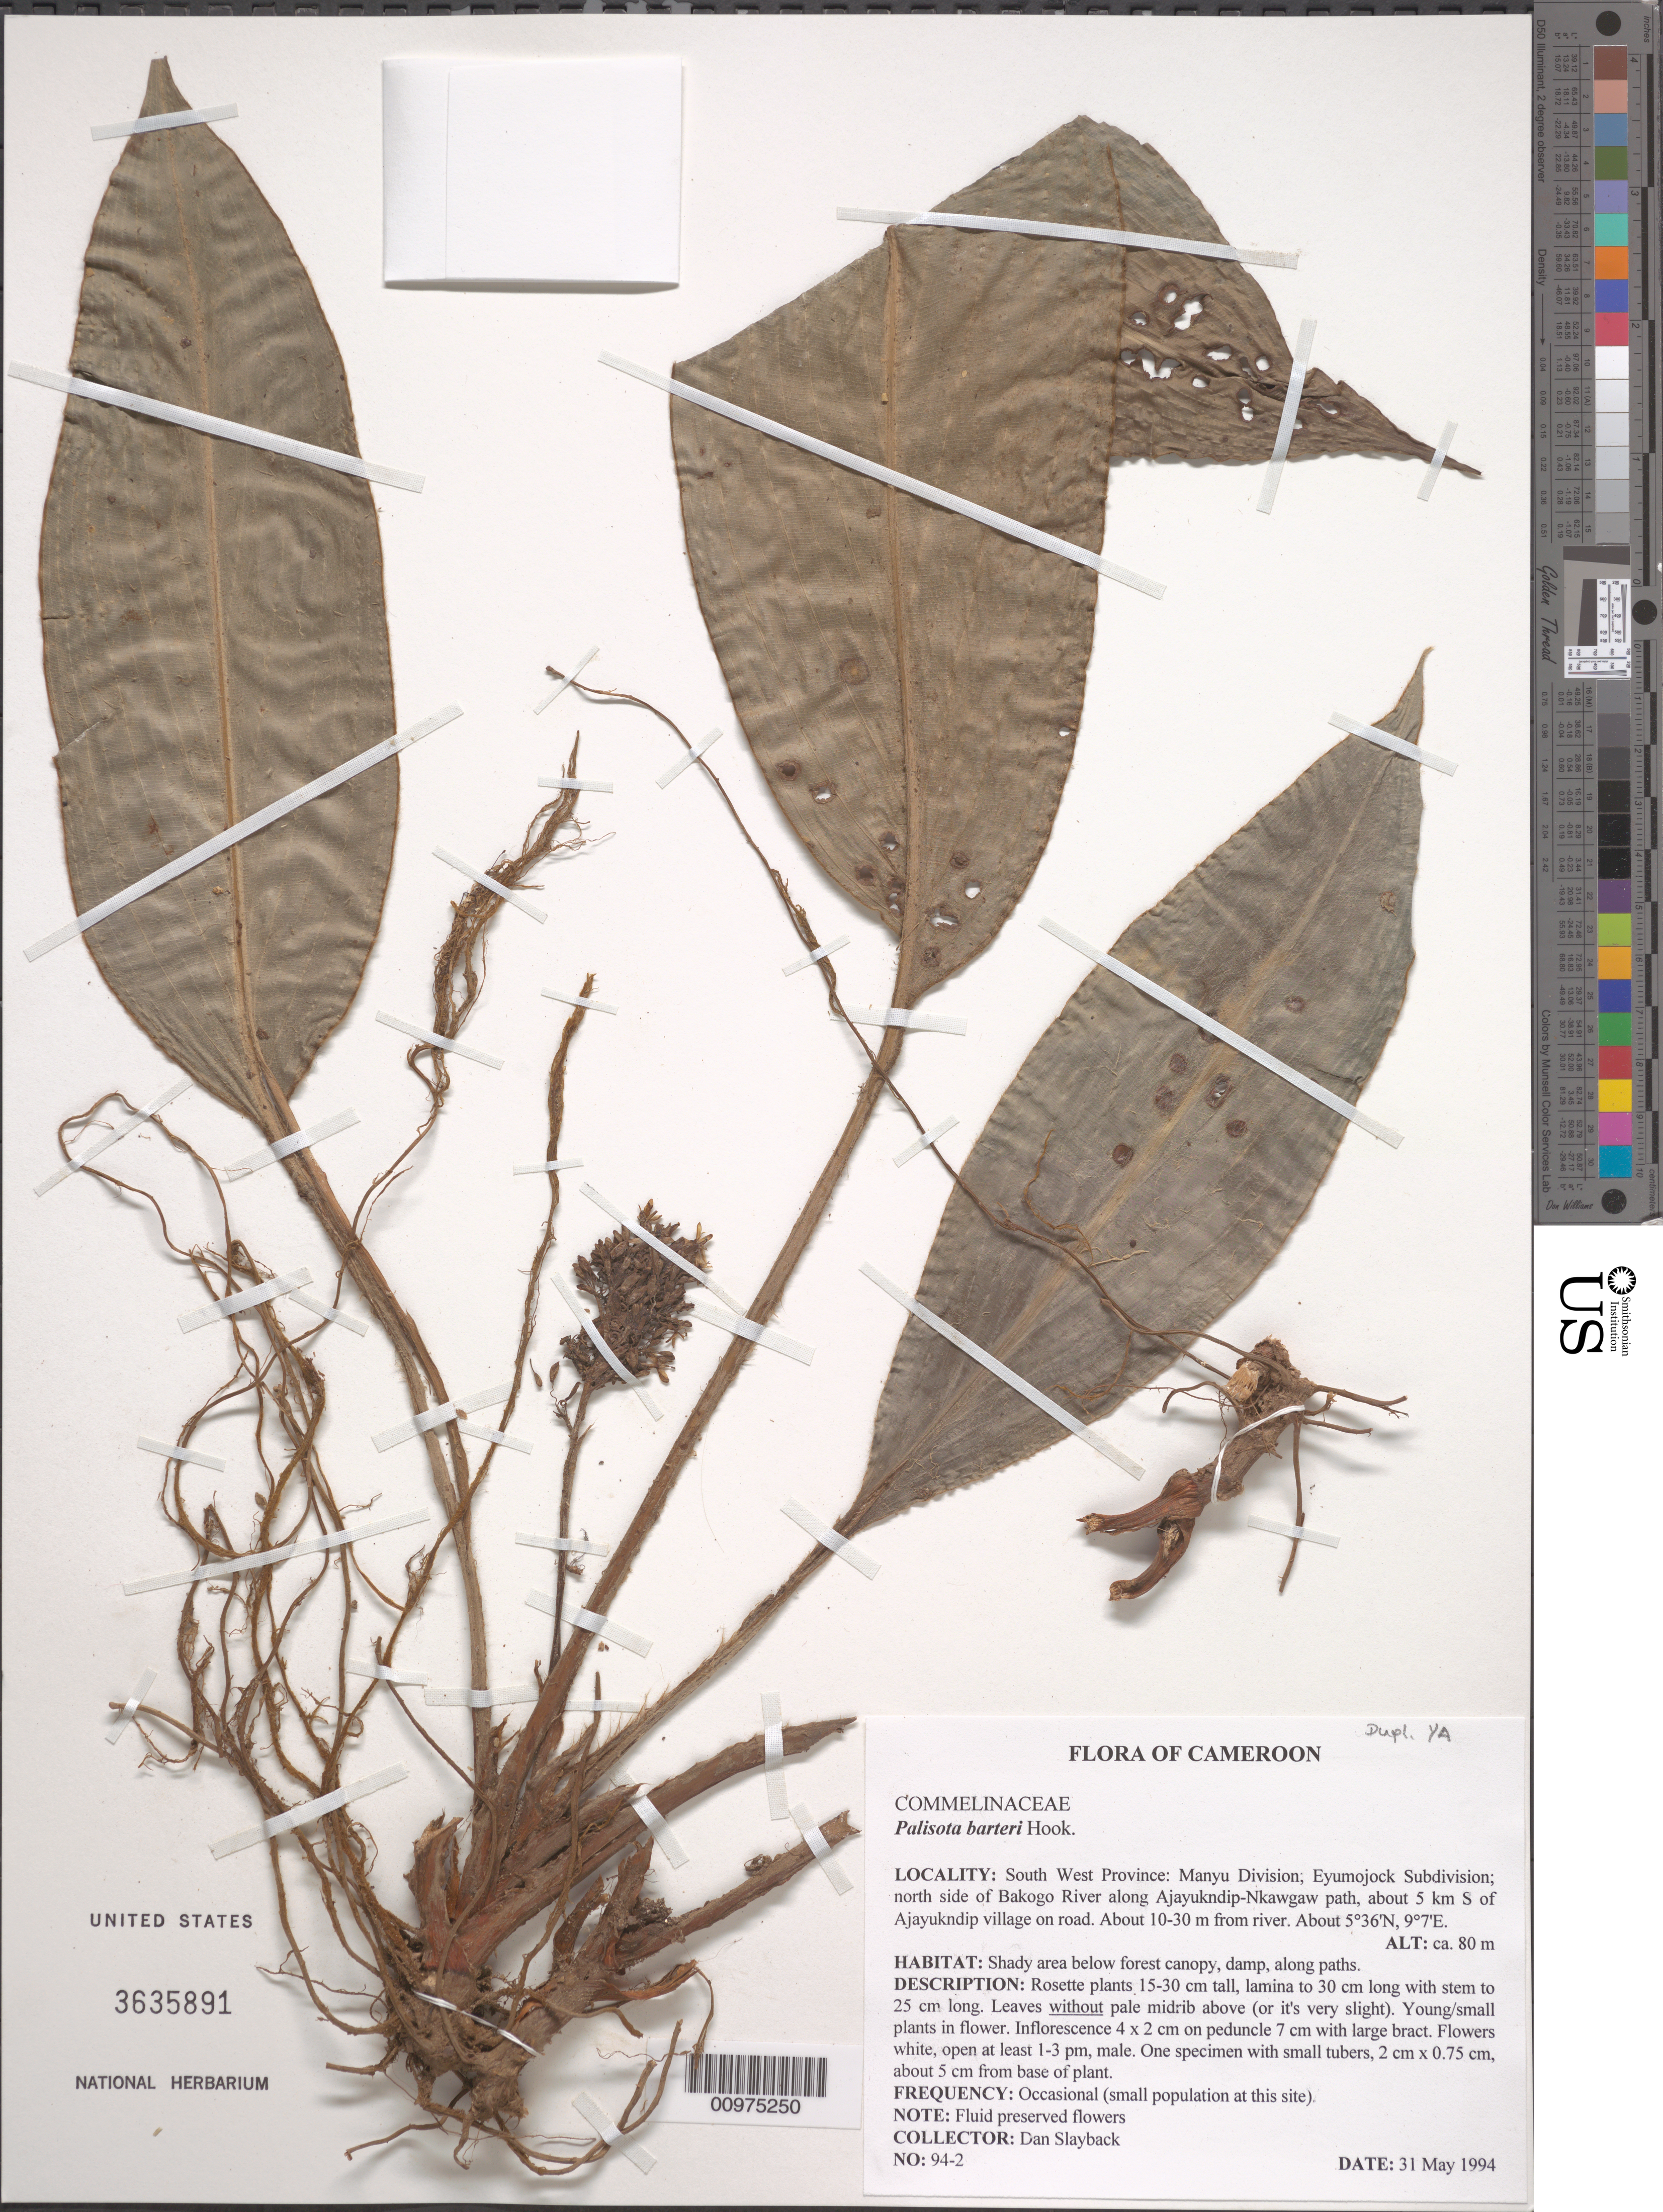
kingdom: Plantae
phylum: Tracheophyta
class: Liliopsida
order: Commelinales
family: Commelinaceae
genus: Palisota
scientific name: Palisota barteri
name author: Hook.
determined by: Faden, Robert B., (US), Smithsonian Institution - National Museum of Natural History (UNITED STATES)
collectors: D. Slayback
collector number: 94-2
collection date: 1994-05-31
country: Cameroon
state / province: Sud-Ouest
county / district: Manyu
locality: north side of Bakogo River along Ajayukndip-Nkawgaw path, about 5 km S of Ajayukndip village on road. About 10-30 m from river.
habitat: Shady area below forest canopy, damp, along paths.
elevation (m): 80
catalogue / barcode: US 3635891